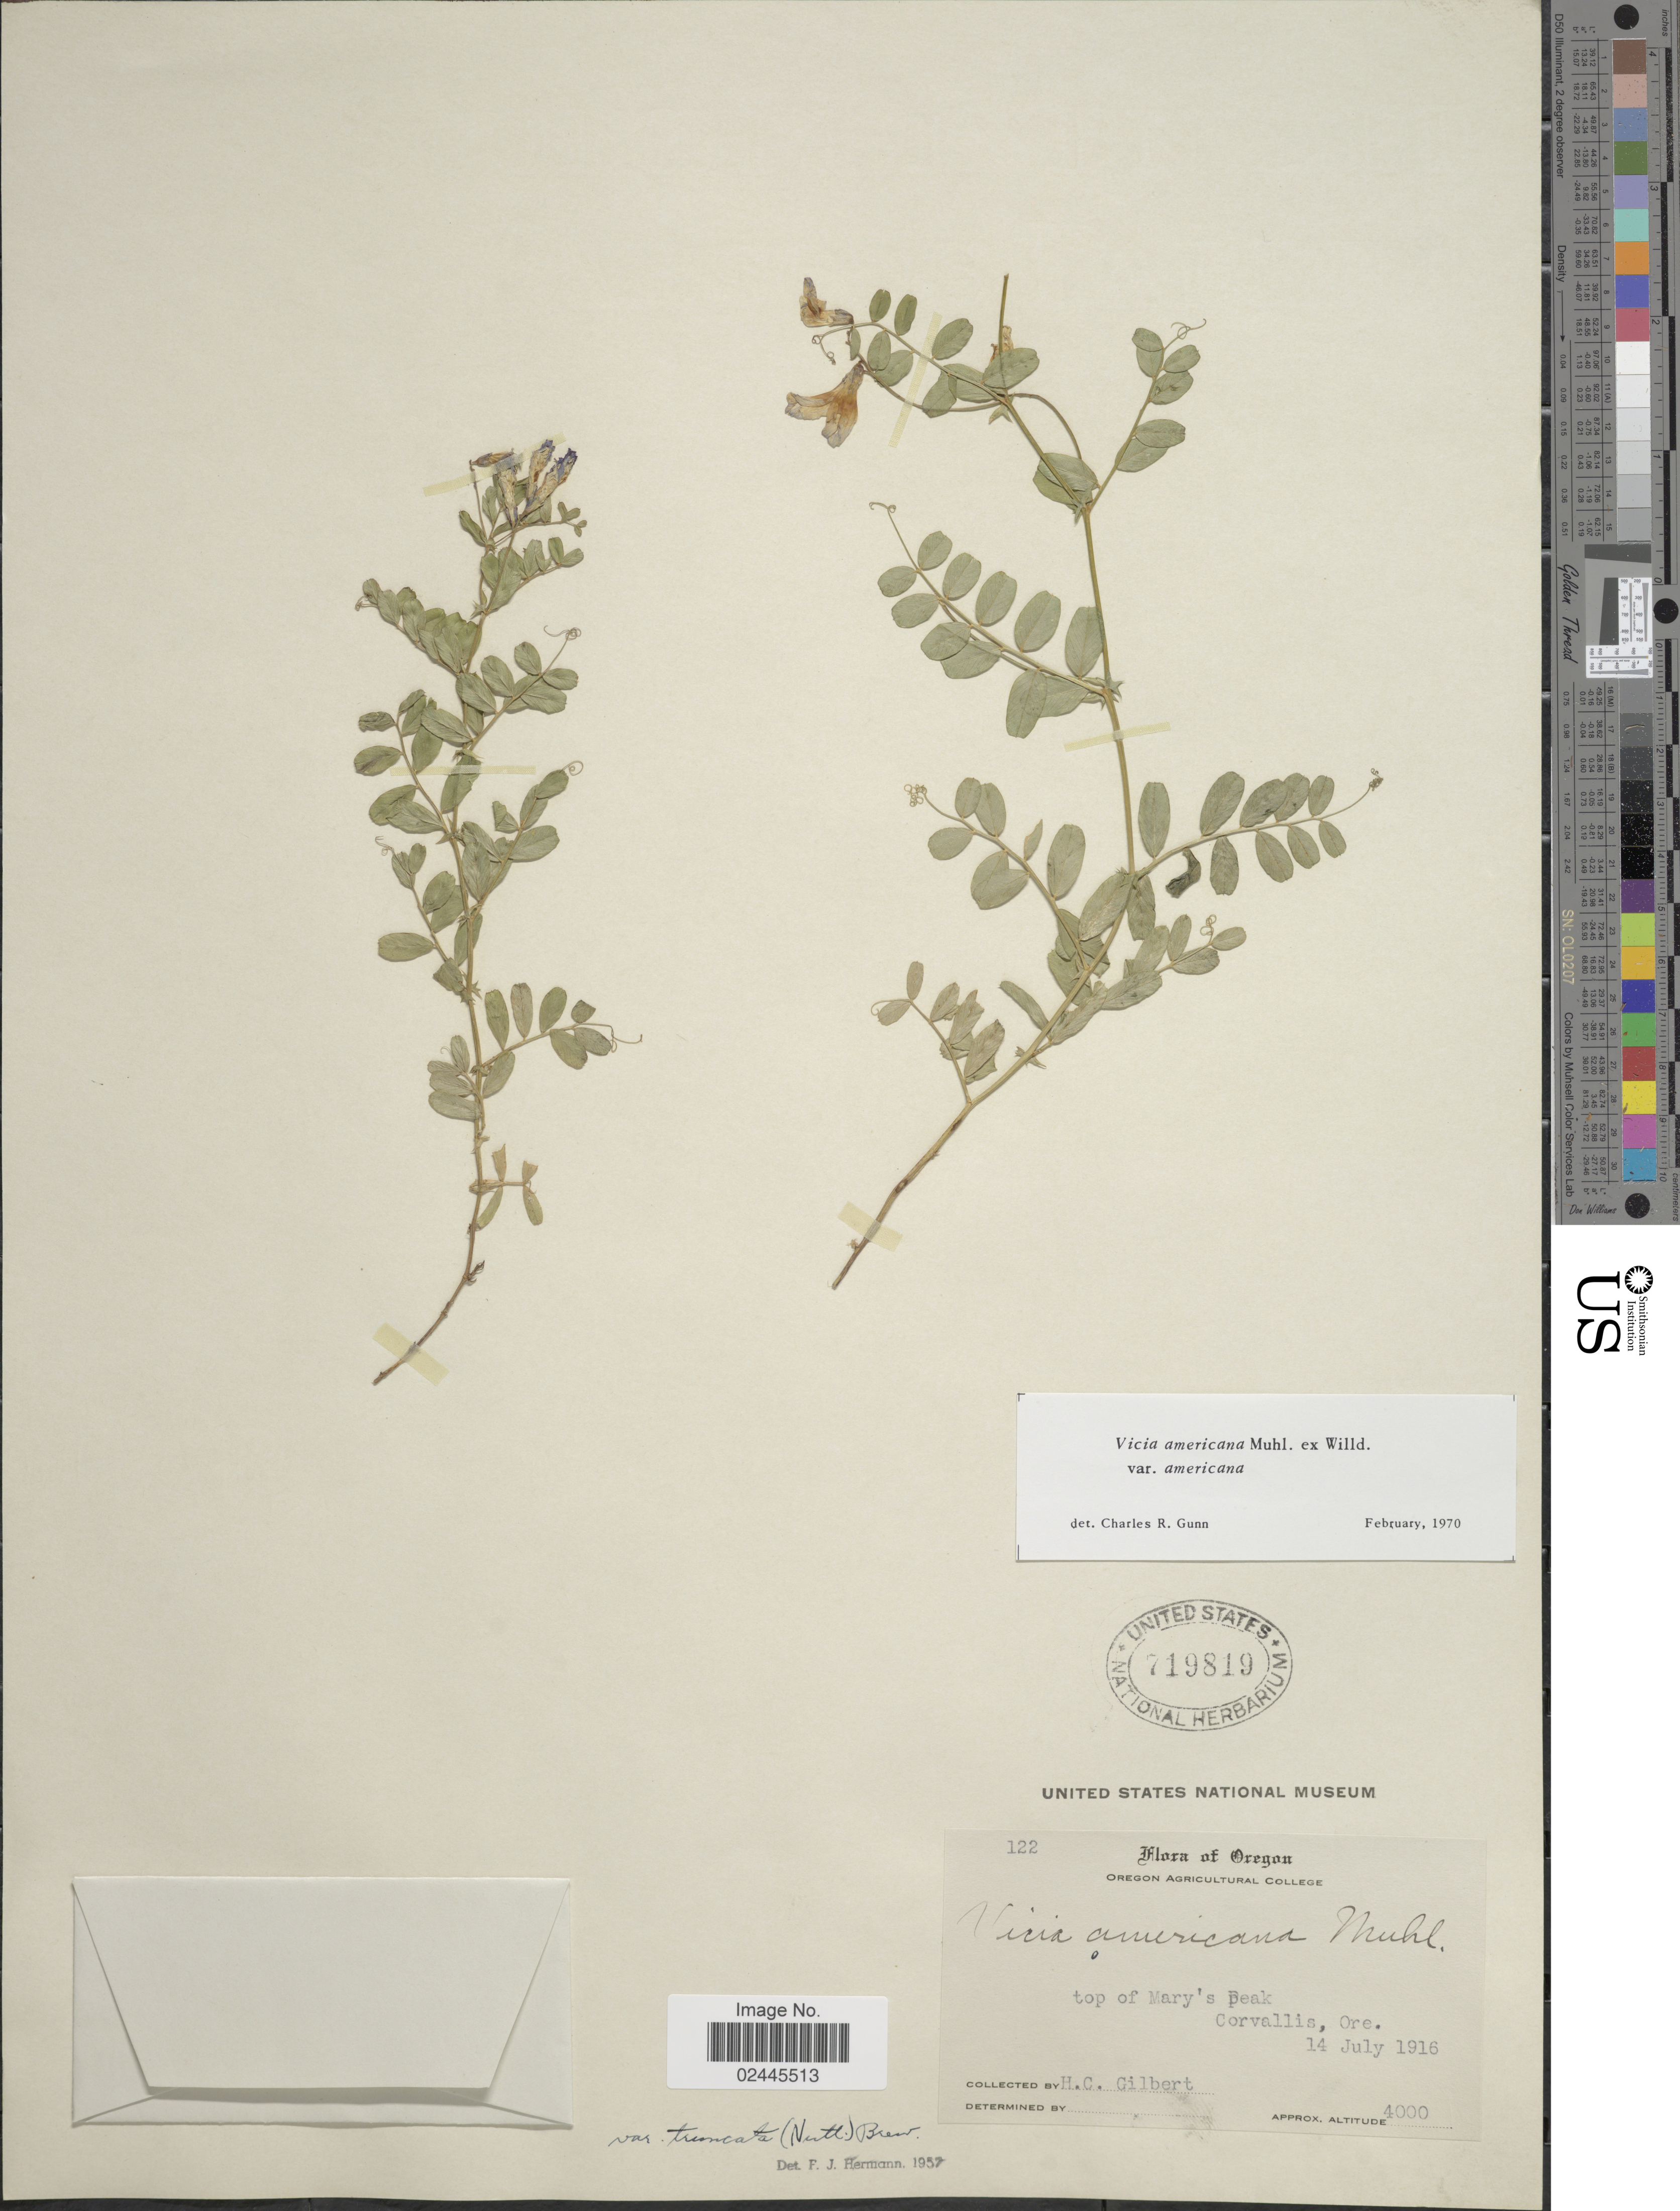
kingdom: Plantae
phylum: Tracheophyta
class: Magnoliopsida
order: Fabales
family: Fabaceae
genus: Vicia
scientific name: Vicia americana var. americana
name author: Muhl. ex Willd.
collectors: H. Gilbert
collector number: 122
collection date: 1916-07-14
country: United States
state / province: Oregon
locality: Top of Mary's Peak, Corvallis.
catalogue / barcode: US 719819